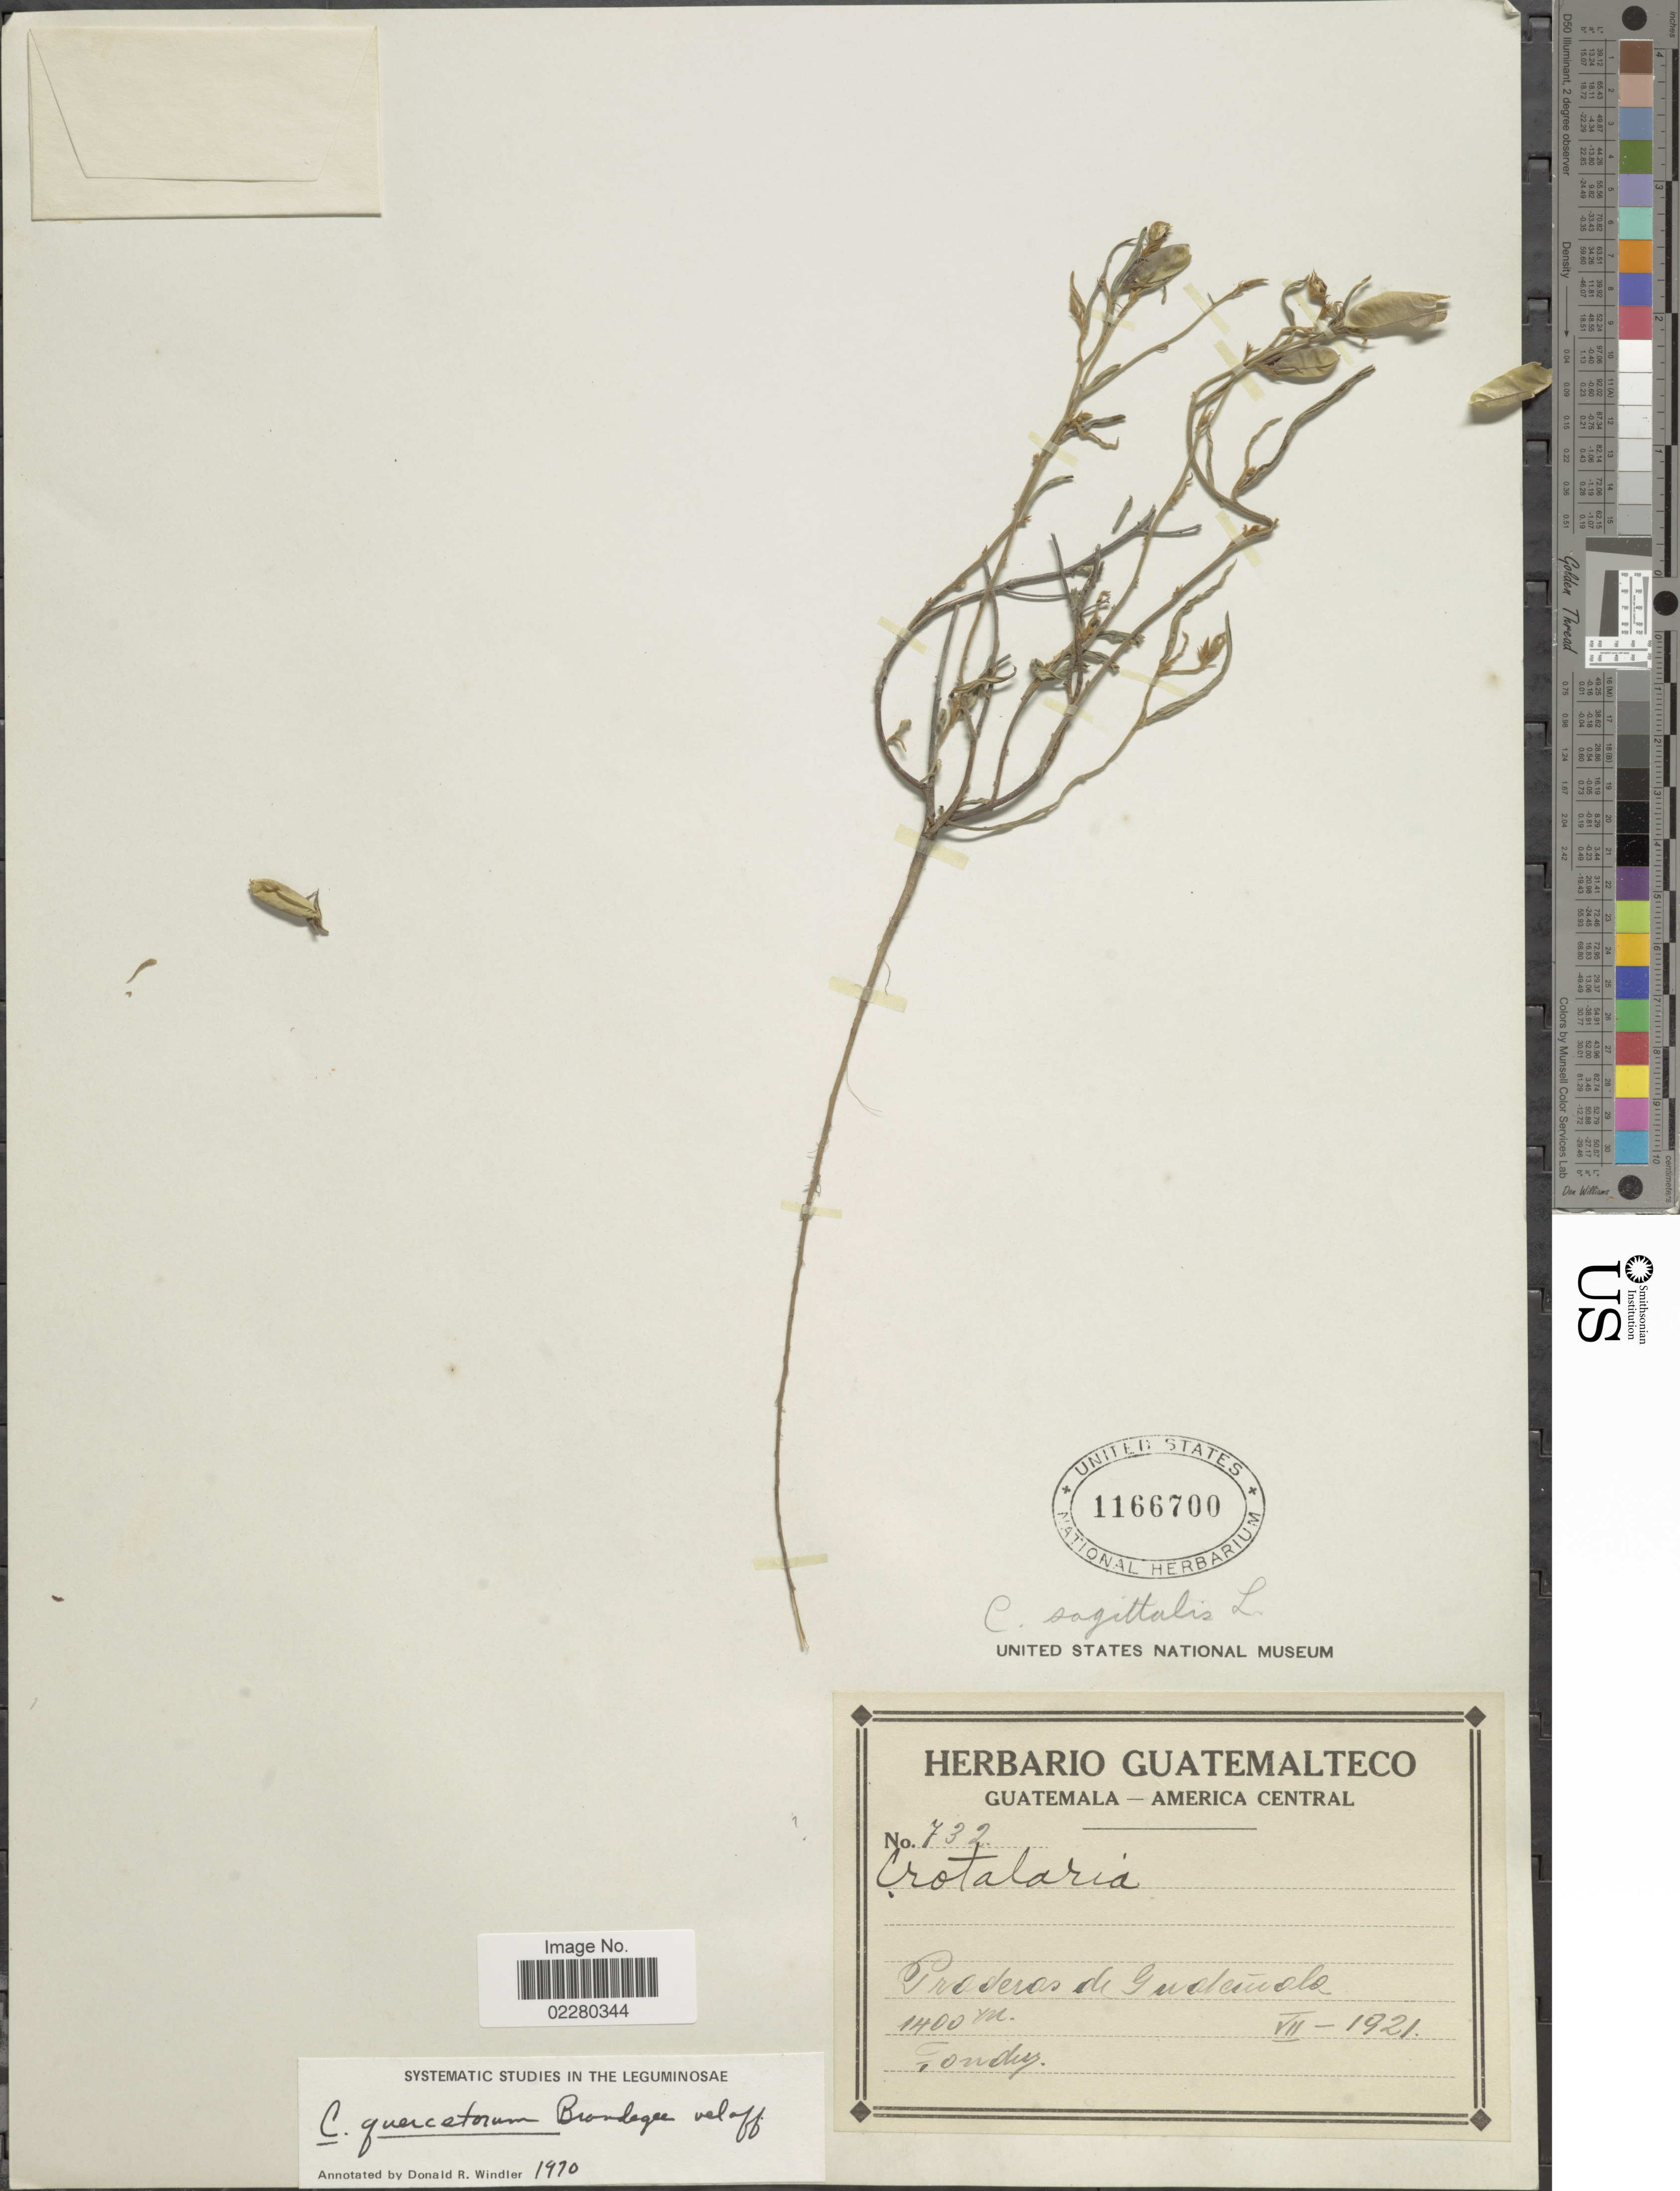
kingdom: Plantae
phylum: Tracheophyta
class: Magnoliopsida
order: Fabales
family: Fabaceae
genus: Crotalaria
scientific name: Crotalaria quercetorum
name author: Brandegee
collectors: A. Tonduz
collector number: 732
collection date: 1921-07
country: Guatemala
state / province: Guatemala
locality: Proderas de Guatemala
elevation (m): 1400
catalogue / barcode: US 1166700